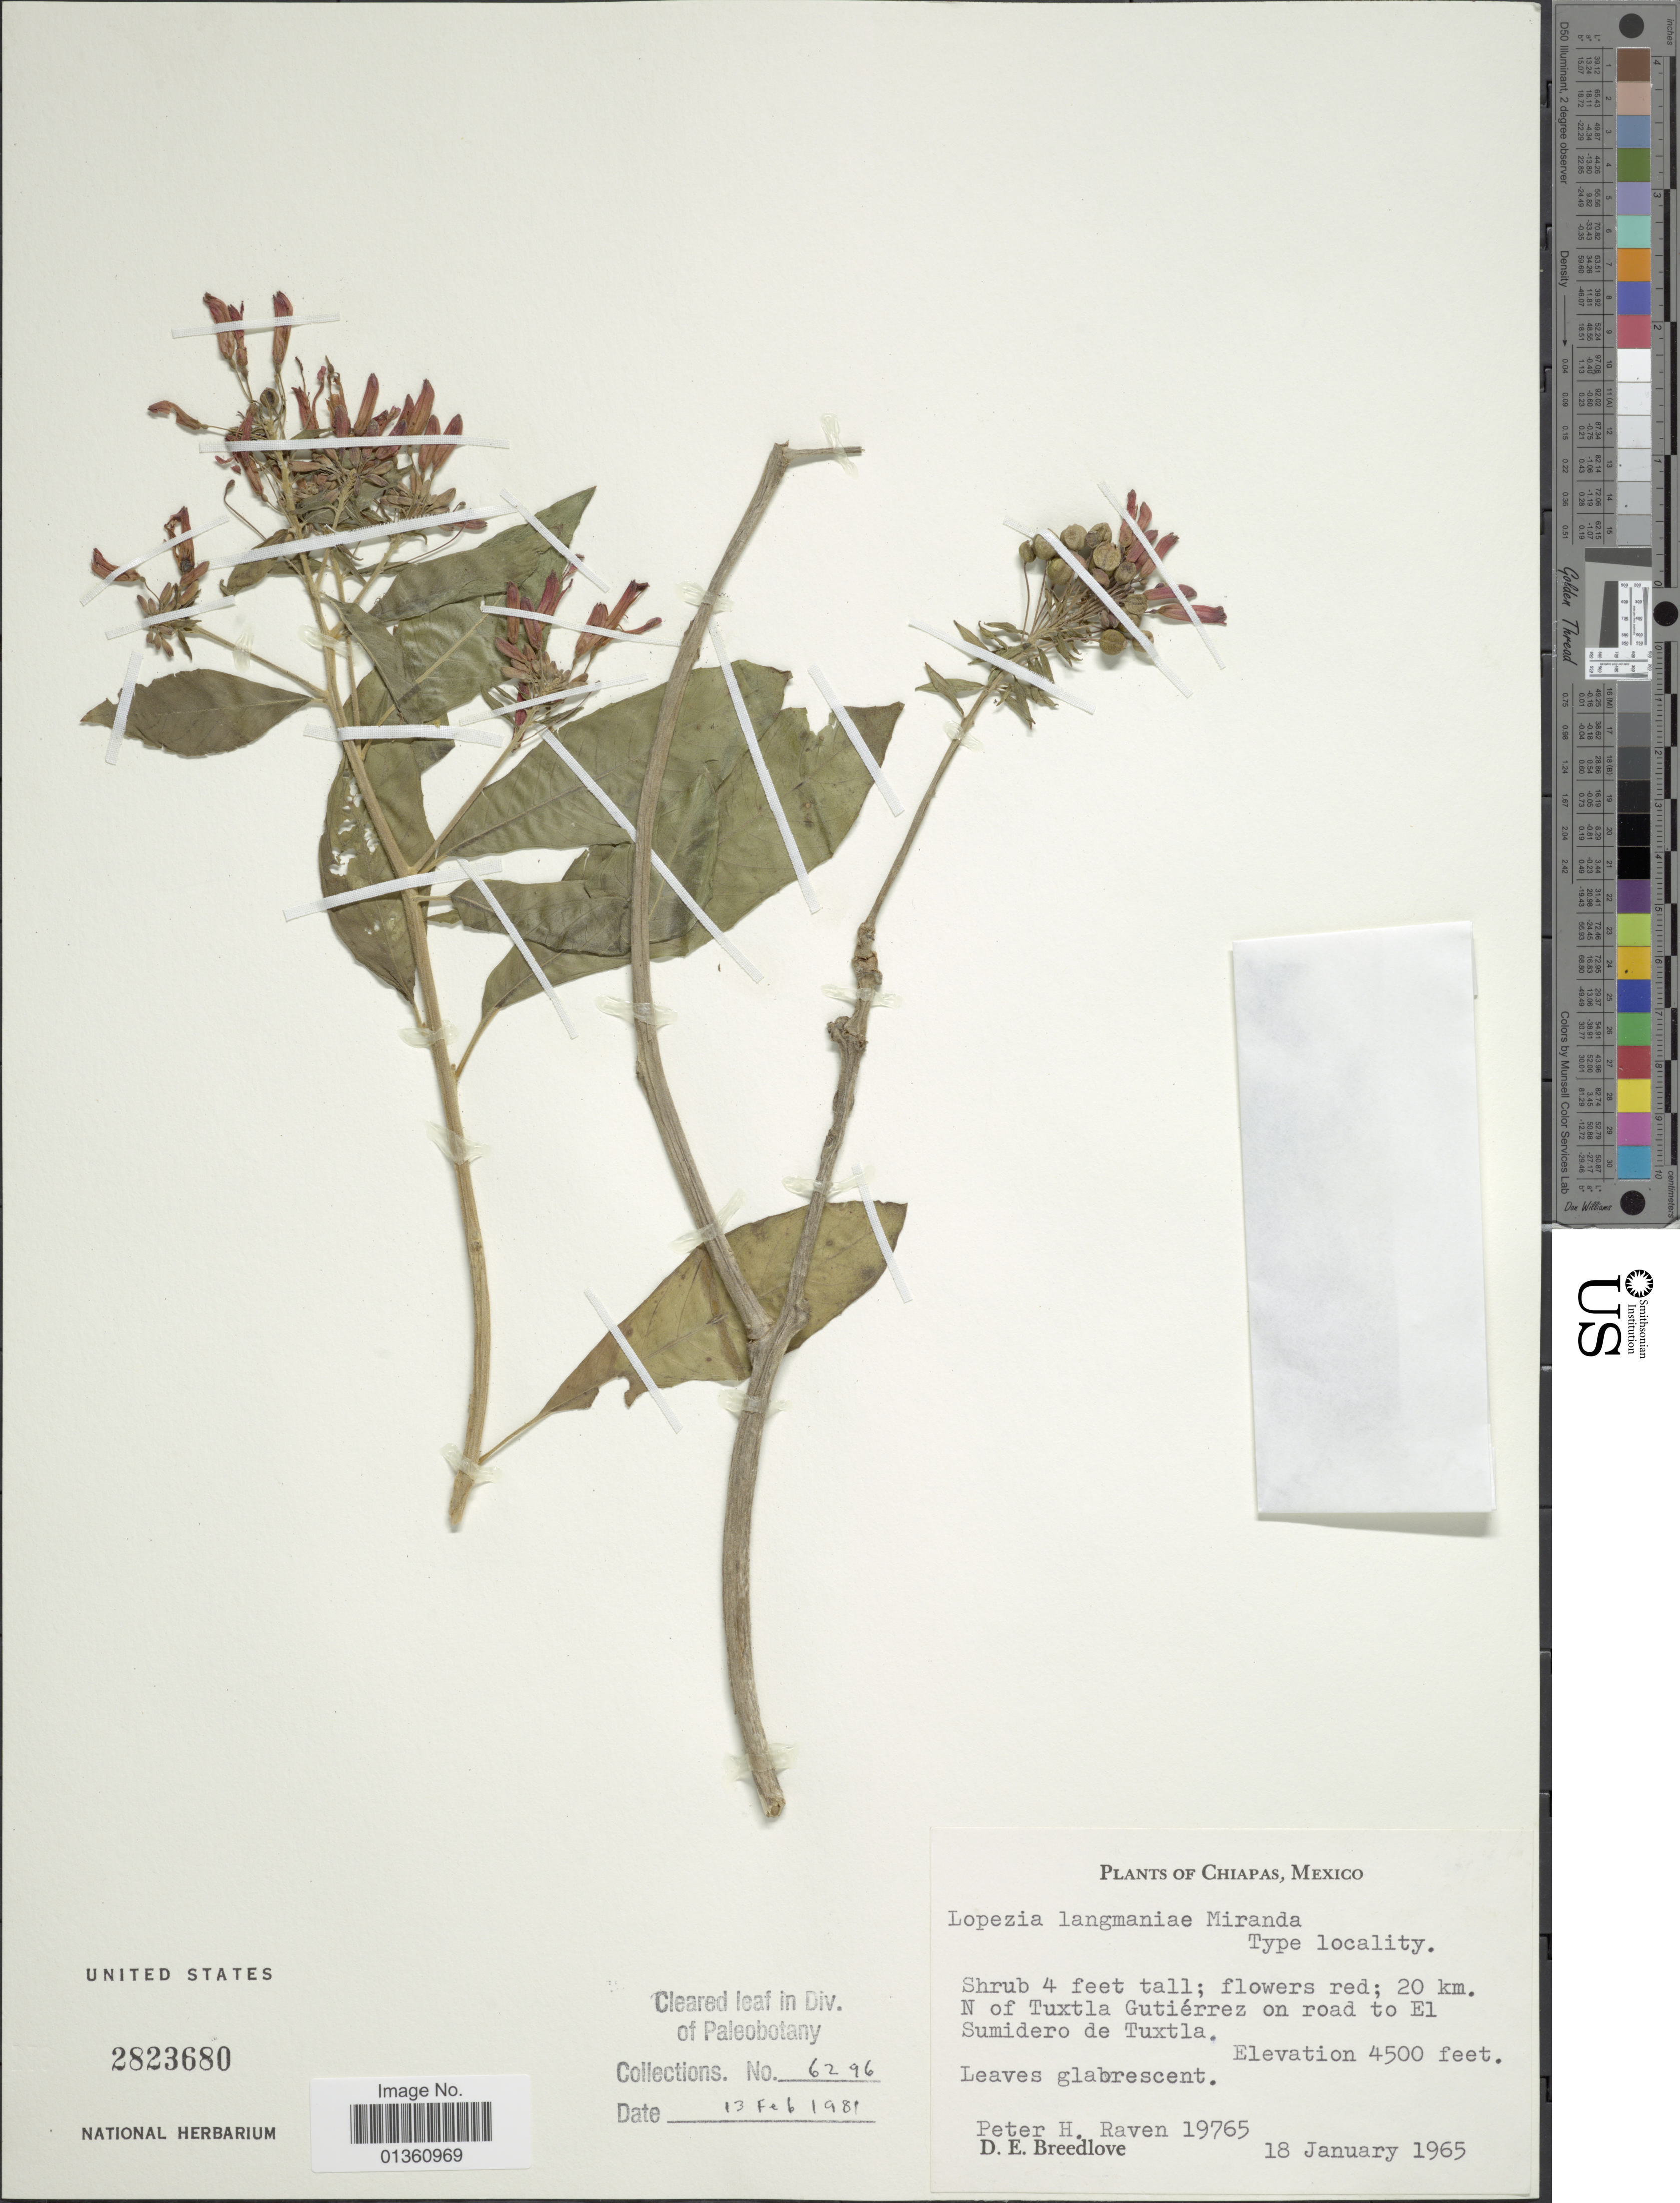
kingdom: Plantae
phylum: Tracheophyta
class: Magnoliopsida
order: Myrtales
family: Onagraceae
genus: Lopezia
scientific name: Lopezia langmaniae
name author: Miranda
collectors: P. Raven & D. E. Breedlove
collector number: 19765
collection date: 1965-01-18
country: Mexico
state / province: Chiapas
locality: N of Tuxtla Gutiérrez on road to El Sumidero de Tuxtla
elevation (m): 1372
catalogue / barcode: US 2823680